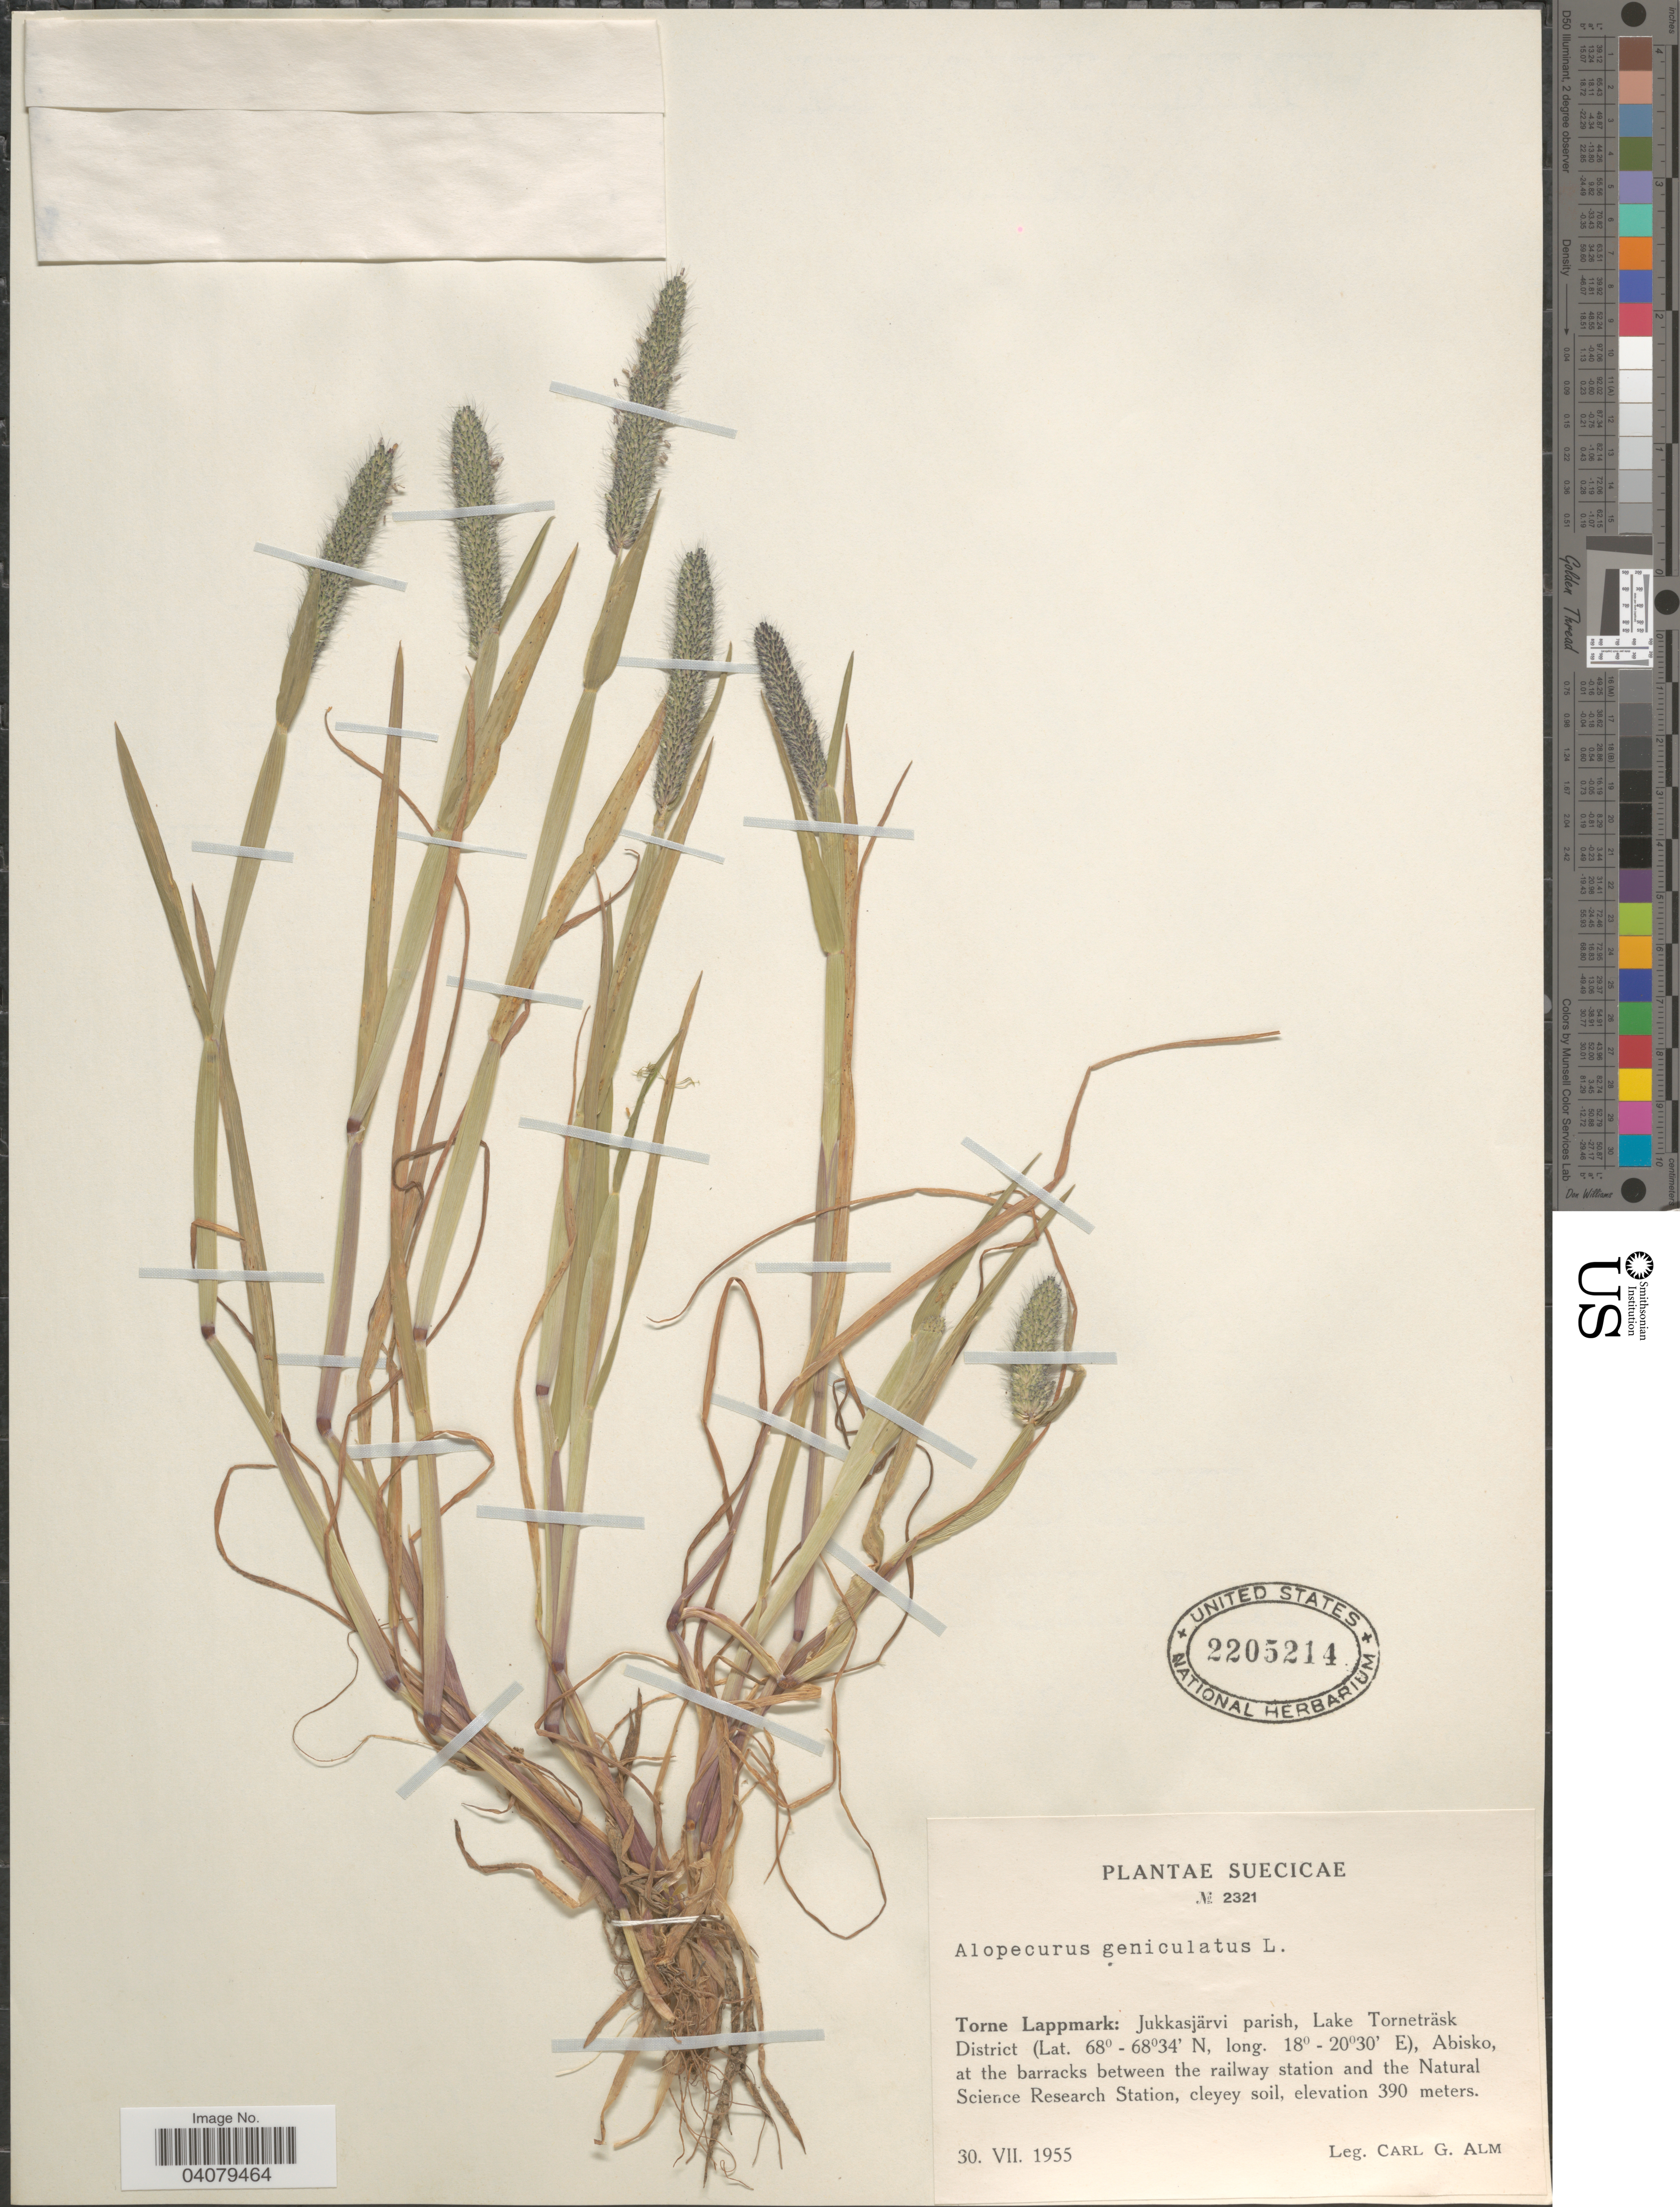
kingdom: Plantae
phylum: Tracheophyta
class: Liliopsida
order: Poales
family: Poaceae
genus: Alopecurus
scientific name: Alopecurus geniculatus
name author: L.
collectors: C. G. Alm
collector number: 2321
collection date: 1955-07-30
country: Sweden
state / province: Norrbotten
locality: Suecicae. Torne Lappmark: Jukkasjärvi parish, Lake Torneträsk District, Abisko, at the barracks between the railway station and the Natural Science Research Station.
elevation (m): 390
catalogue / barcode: US 2205214